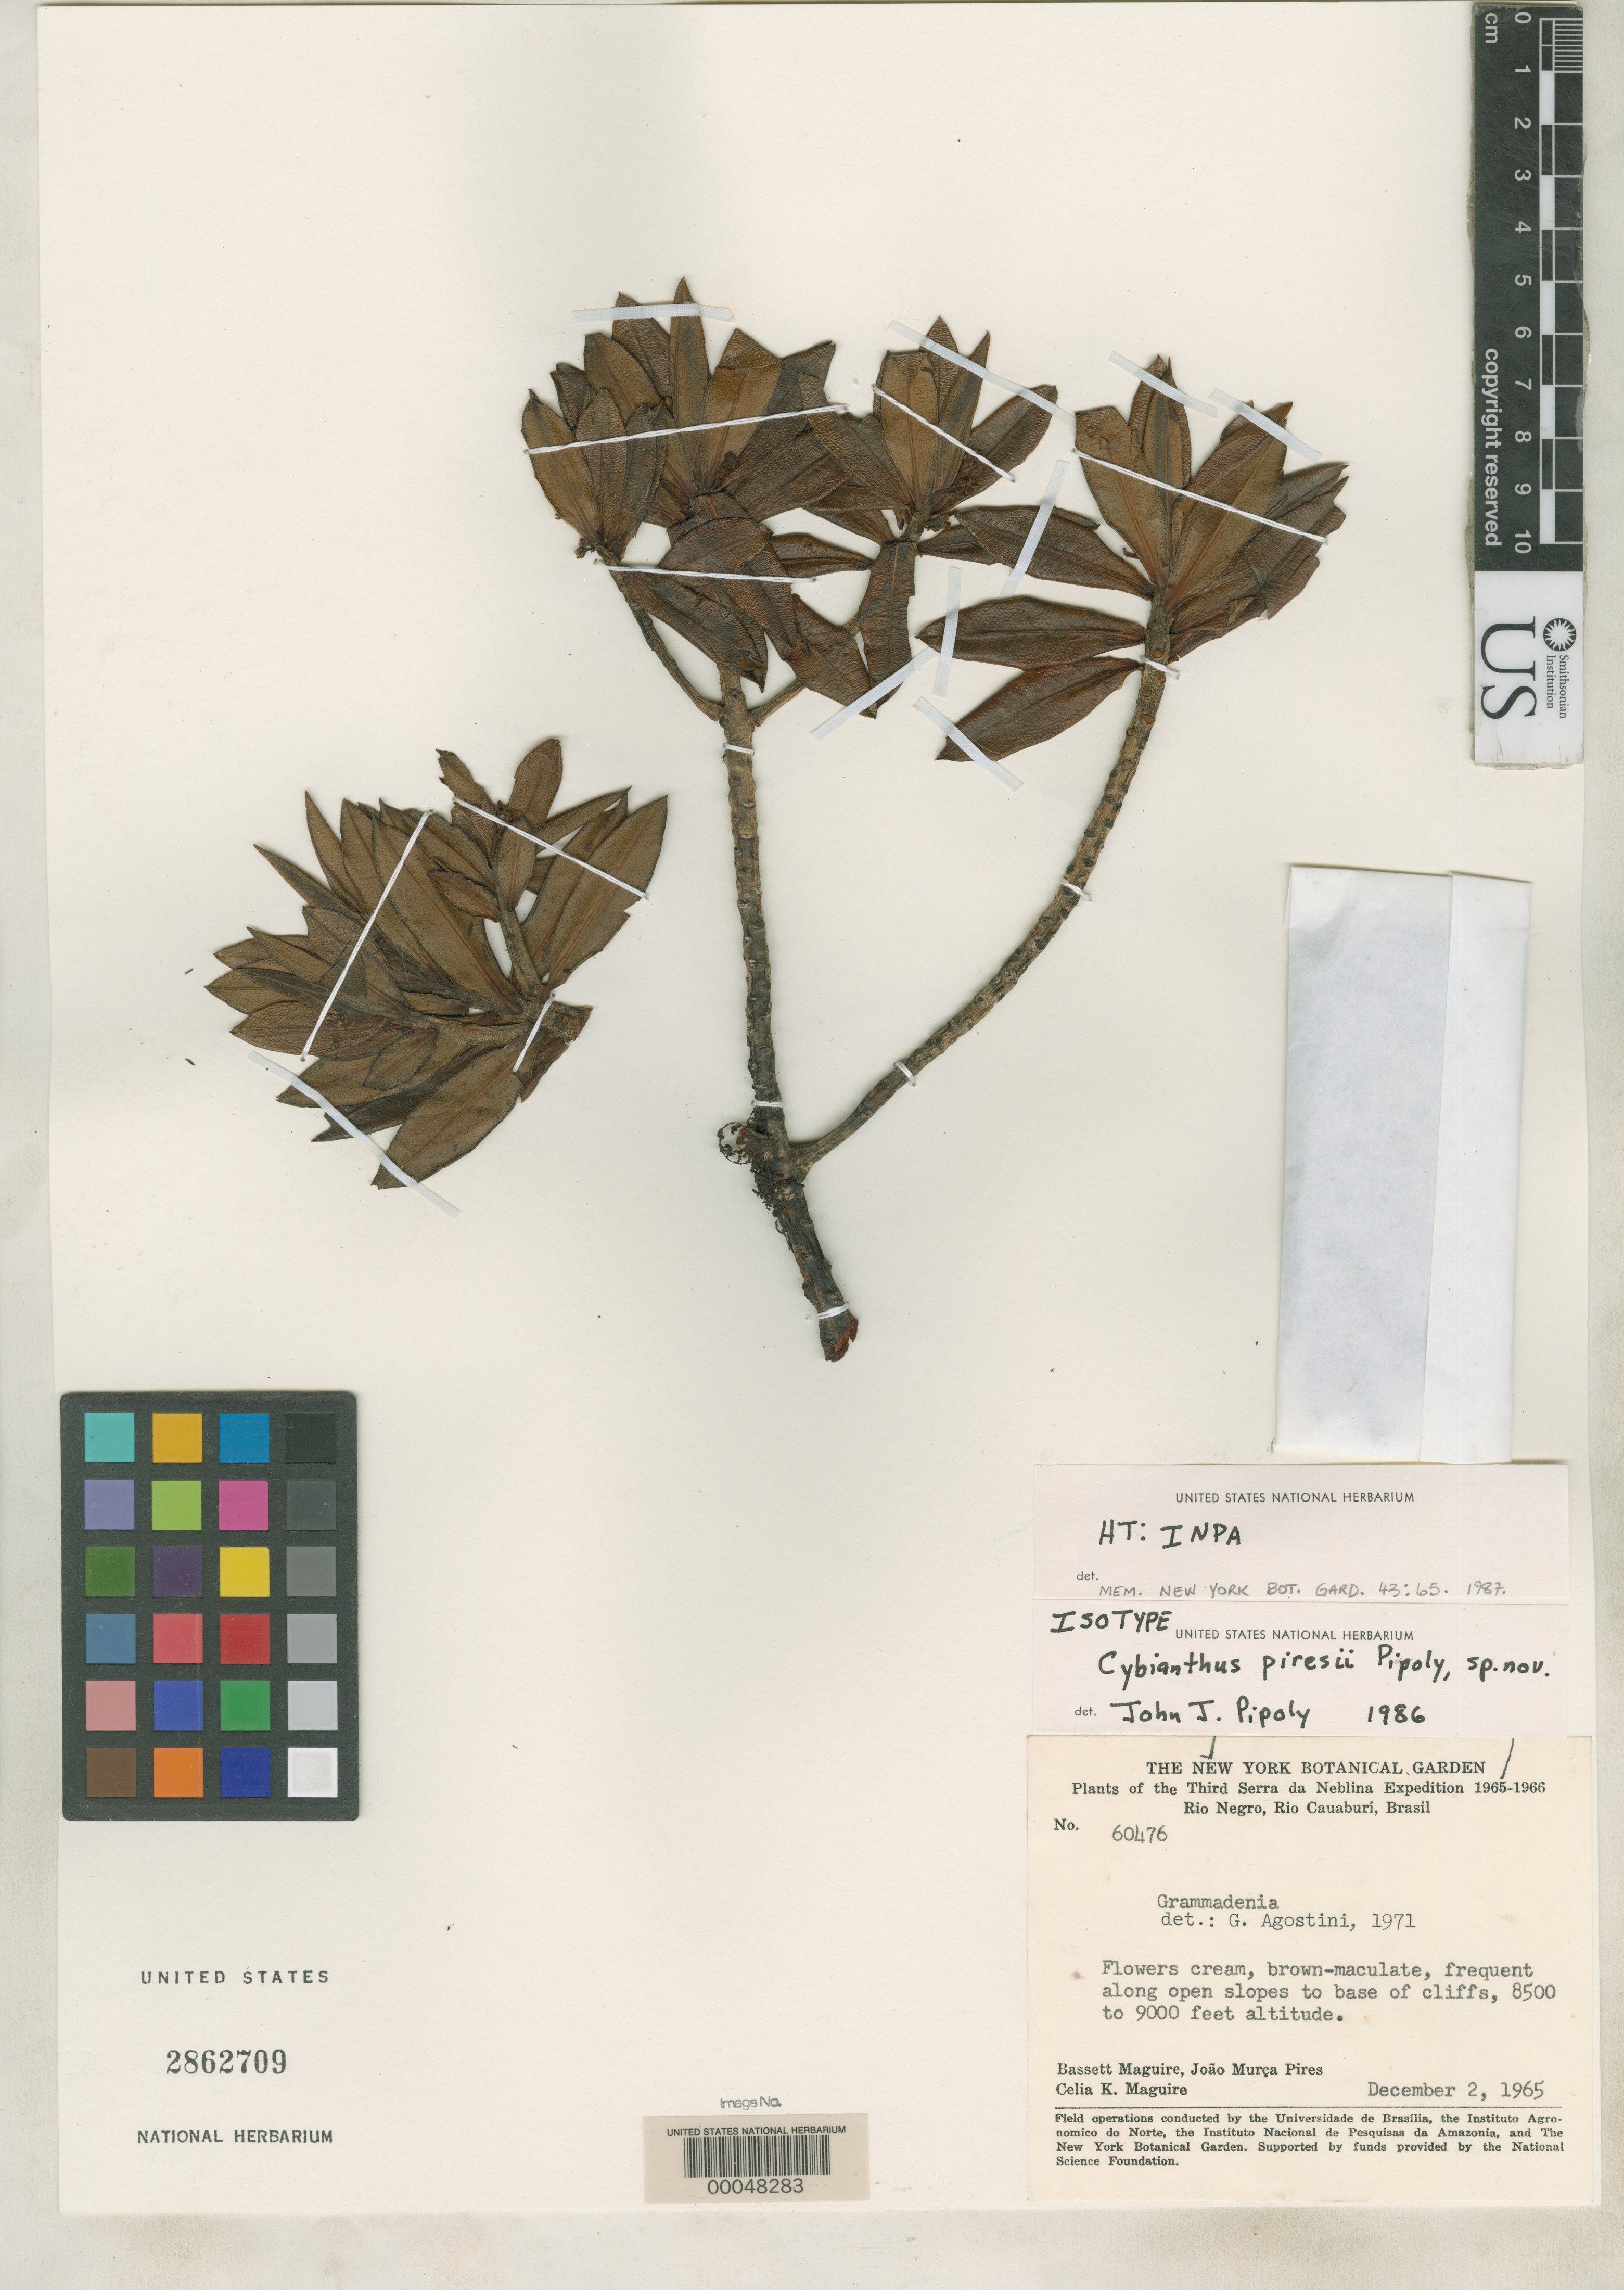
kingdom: Plantae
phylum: Tracheophyta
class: Magnoliopsida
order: Ericales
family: Primulaceae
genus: Cybianthus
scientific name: Cybianthus piresii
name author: Pipoly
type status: Isotype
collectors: B. Maguire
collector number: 60476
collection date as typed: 02 Dec 1965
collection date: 1965-12-02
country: Brazil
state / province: Amazonas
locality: Serra da Neblina, Rio Negro, Rio Cauaburi.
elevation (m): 2591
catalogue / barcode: US 2862709